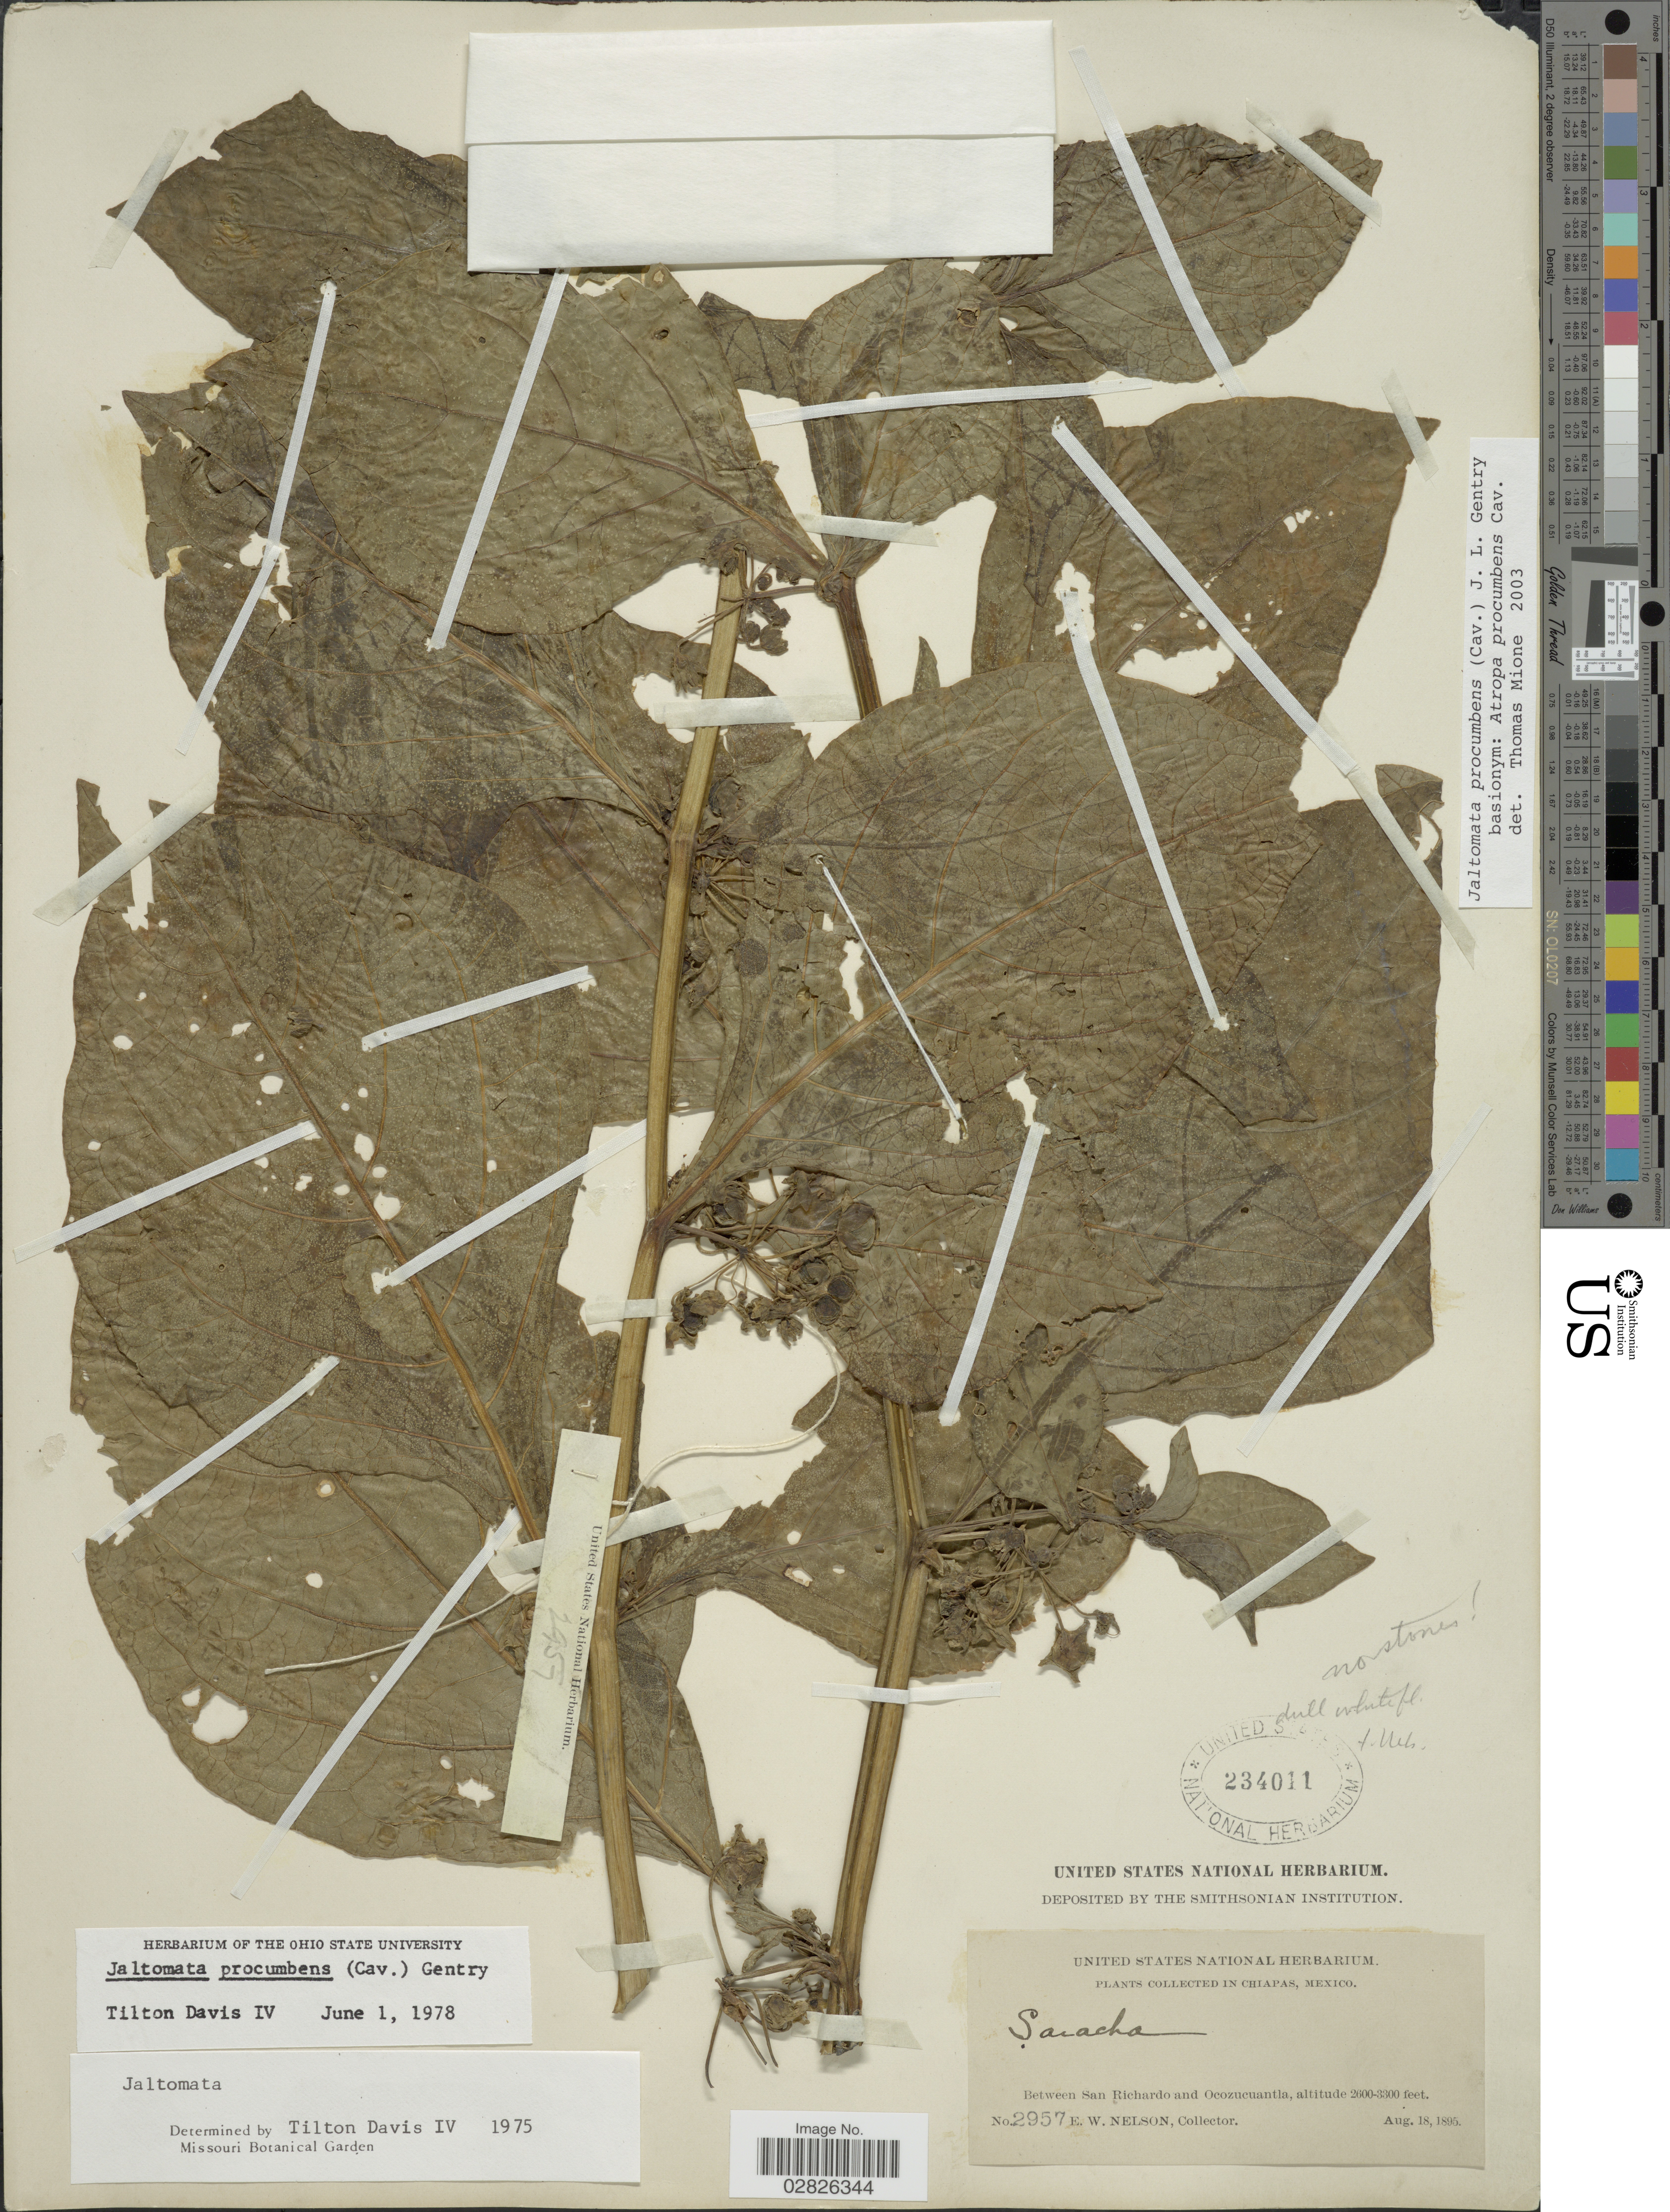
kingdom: Plantae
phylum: Tracheophyta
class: Magnoliopsida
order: Solanales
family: Solanaceae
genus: Jaltomata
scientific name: Jaltomata procumbens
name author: (Cav.) J.L. Gentry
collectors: E. W. Nelson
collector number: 2957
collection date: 1895-08-18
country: Mexico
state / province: Chiapas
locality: Between San Richardo and Ocozucuantla.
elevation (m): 792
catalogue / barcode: US 234011